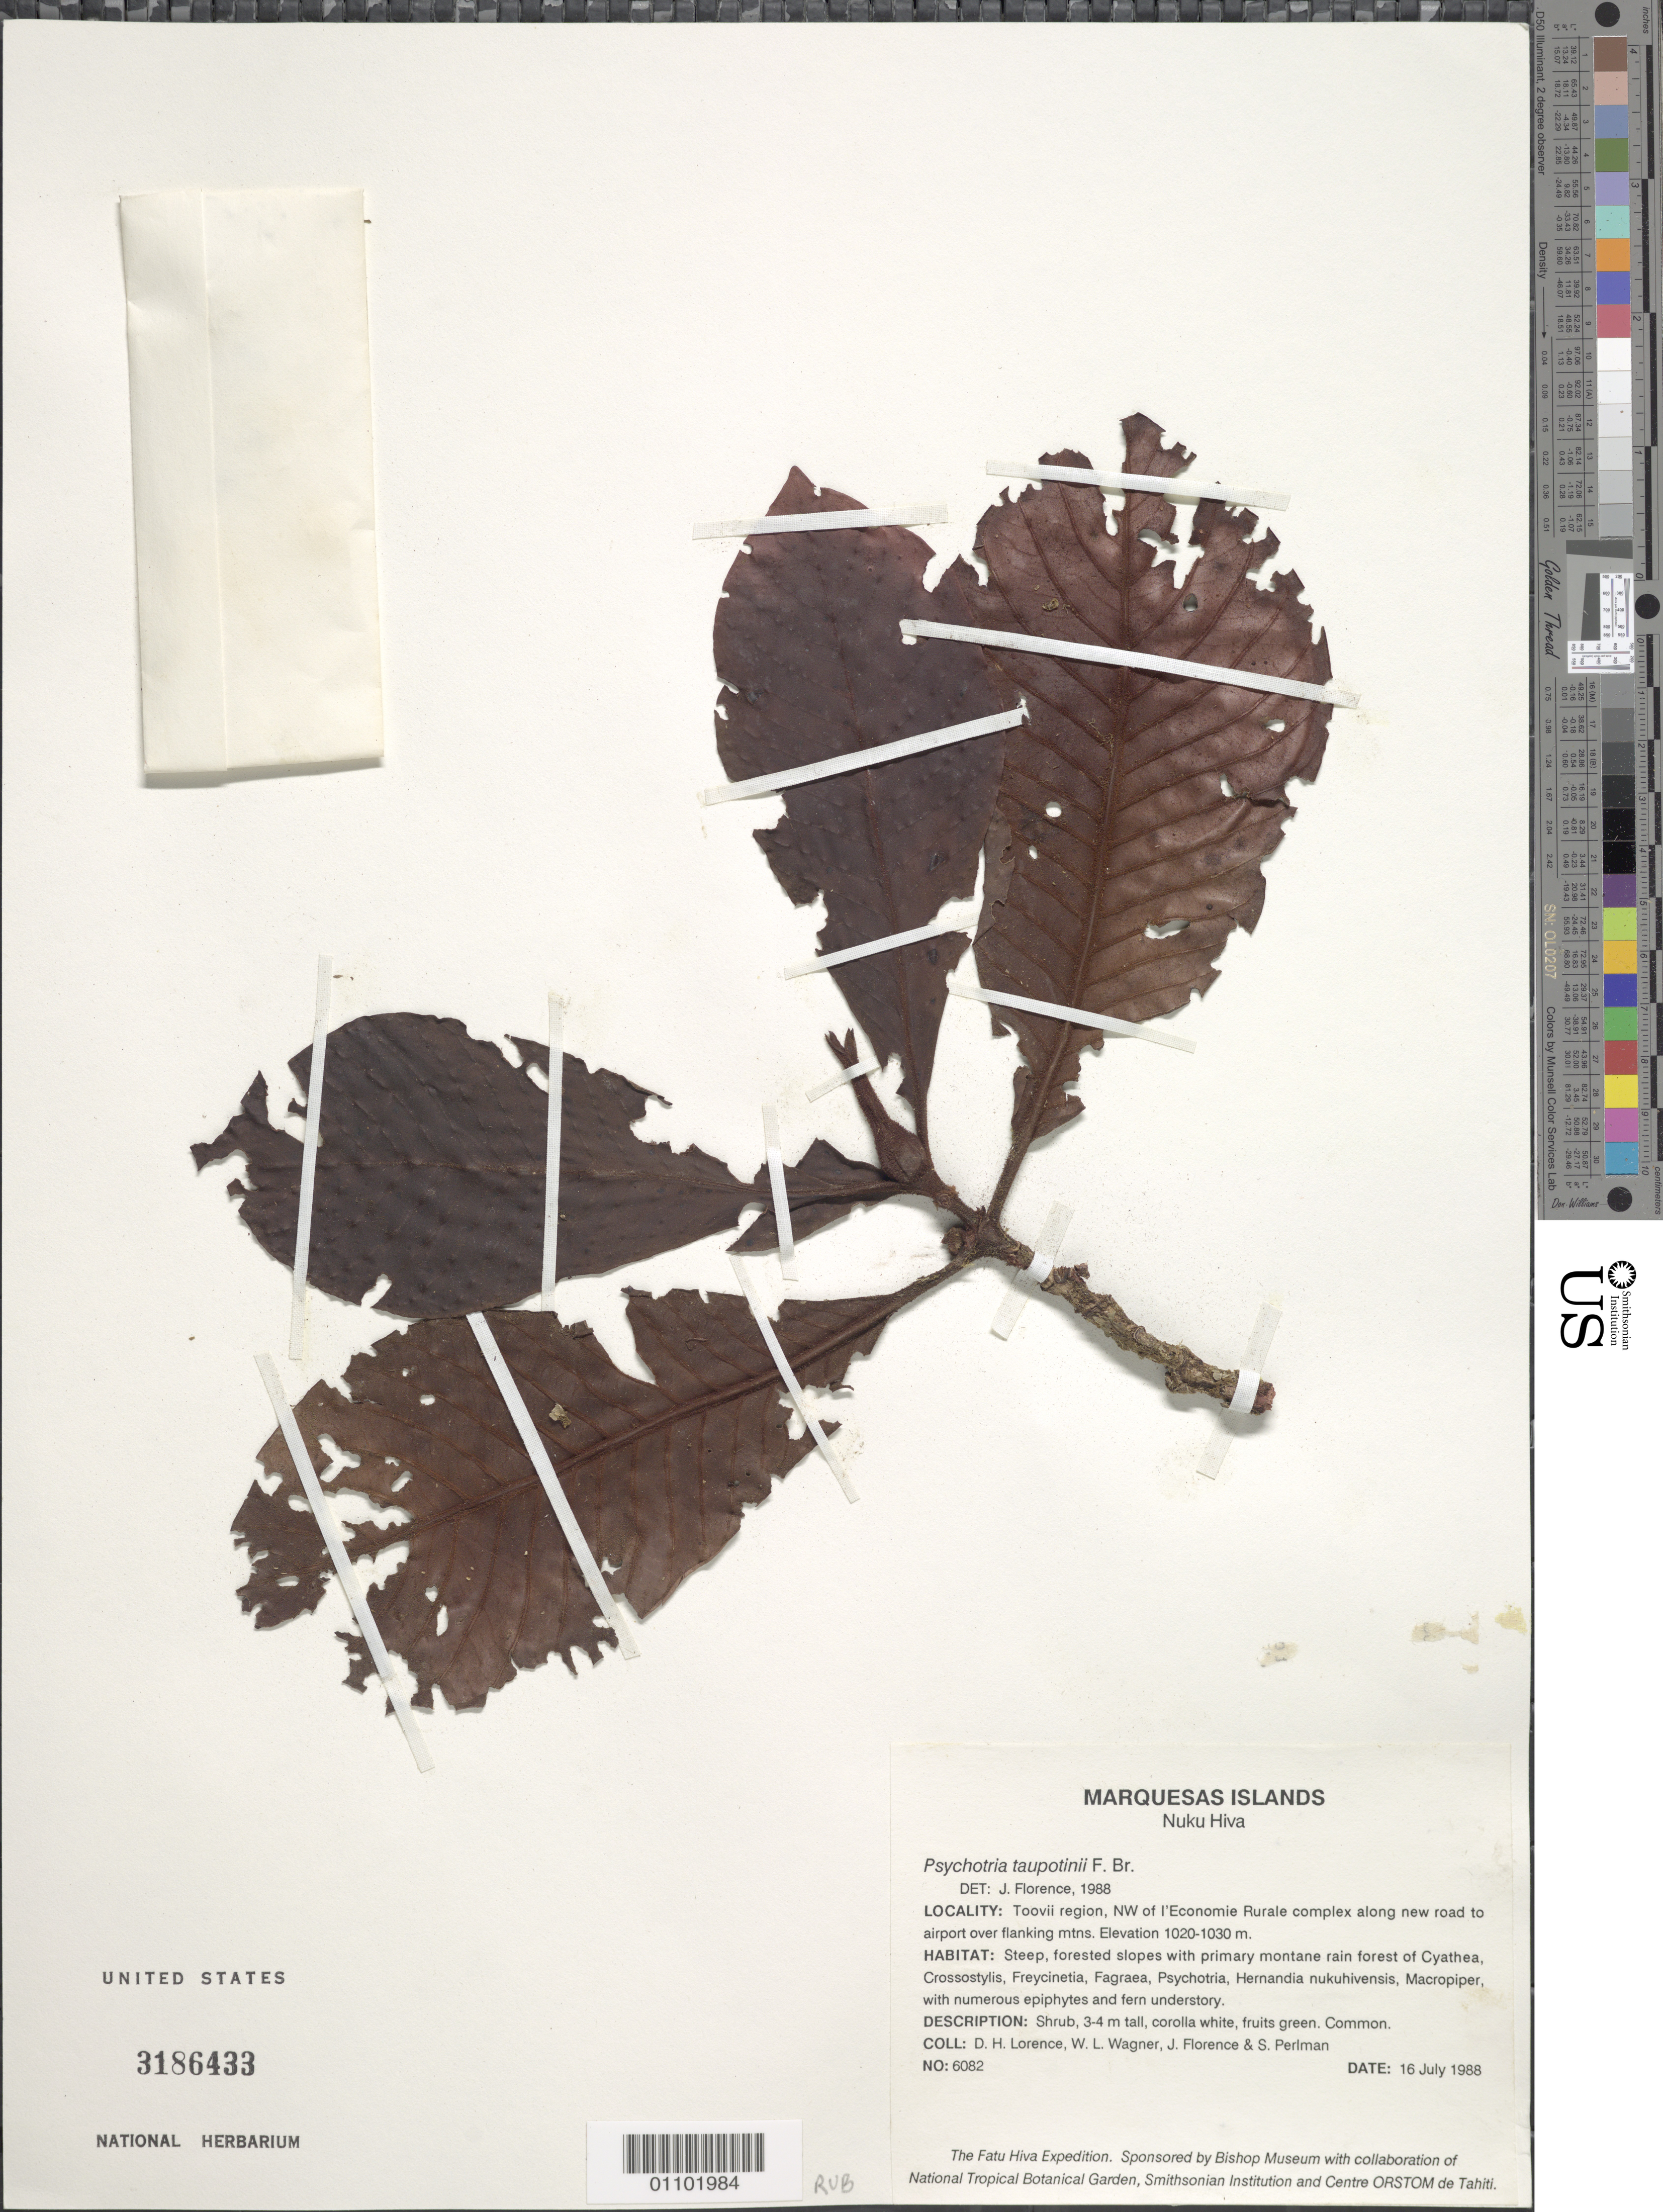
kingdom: Plantae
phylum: Tracheophyta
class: Magnoliopsida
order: Gentianales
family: Rubiaceae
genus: Psychotria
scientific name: Psychotria taupotinii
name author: F. Br.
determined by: Lorence, David H.; Wagner, W. H.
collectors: D. Lorence, W. L. Wagner, J. Florence & S. P. Perlman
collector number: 6082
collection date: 1988-07-16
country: French Polynesia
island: Nuku Hiva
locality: Toovii region, NW of l'Economie Rurale complex along new road to airport over flanking mountains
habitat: Steep, forested slopes with primary montane rain forest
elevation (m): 1020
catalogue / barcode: US 3186433